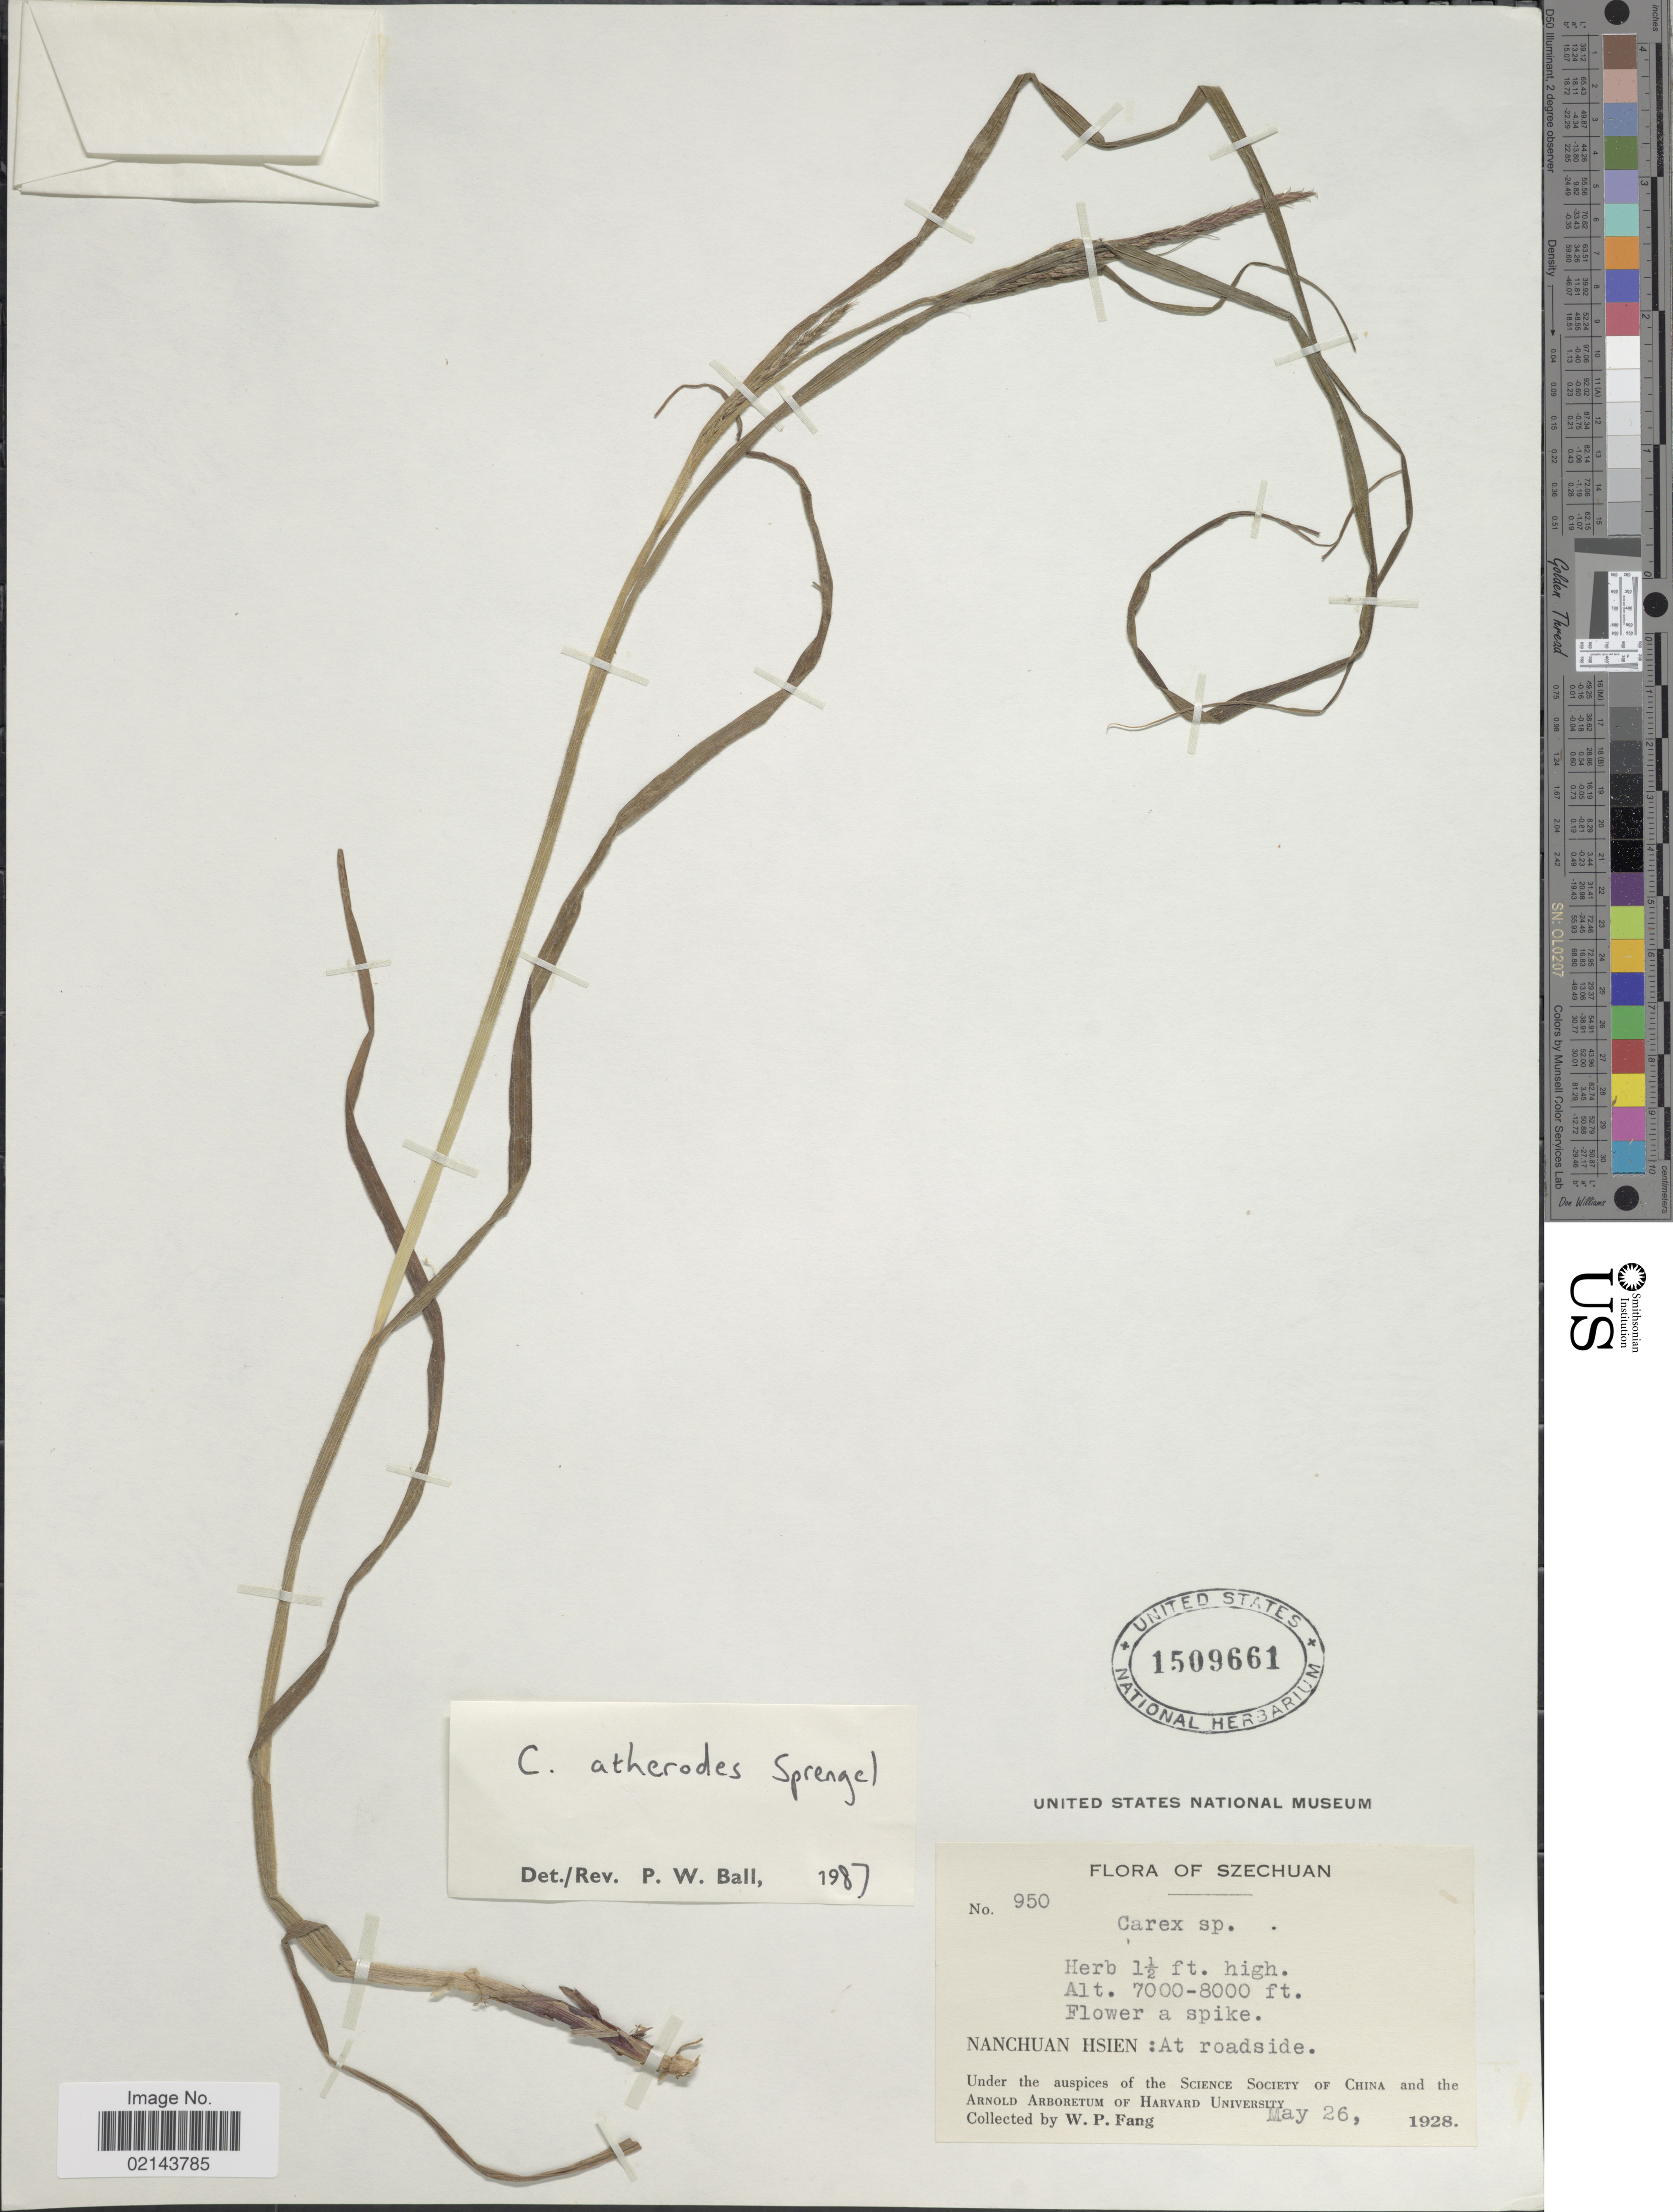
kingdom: Plantae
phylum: Tracheophyta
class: Liliopsida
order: Poales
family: Cyperaceae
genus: Carex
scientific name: Carex atherodes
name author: Spreng.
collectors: W. P. Fang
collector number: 950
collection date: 1928-05-26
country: China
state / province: Sichuan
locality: Szechuan. Nanchuan Hsien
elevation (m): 2134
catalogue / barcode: US 1509661